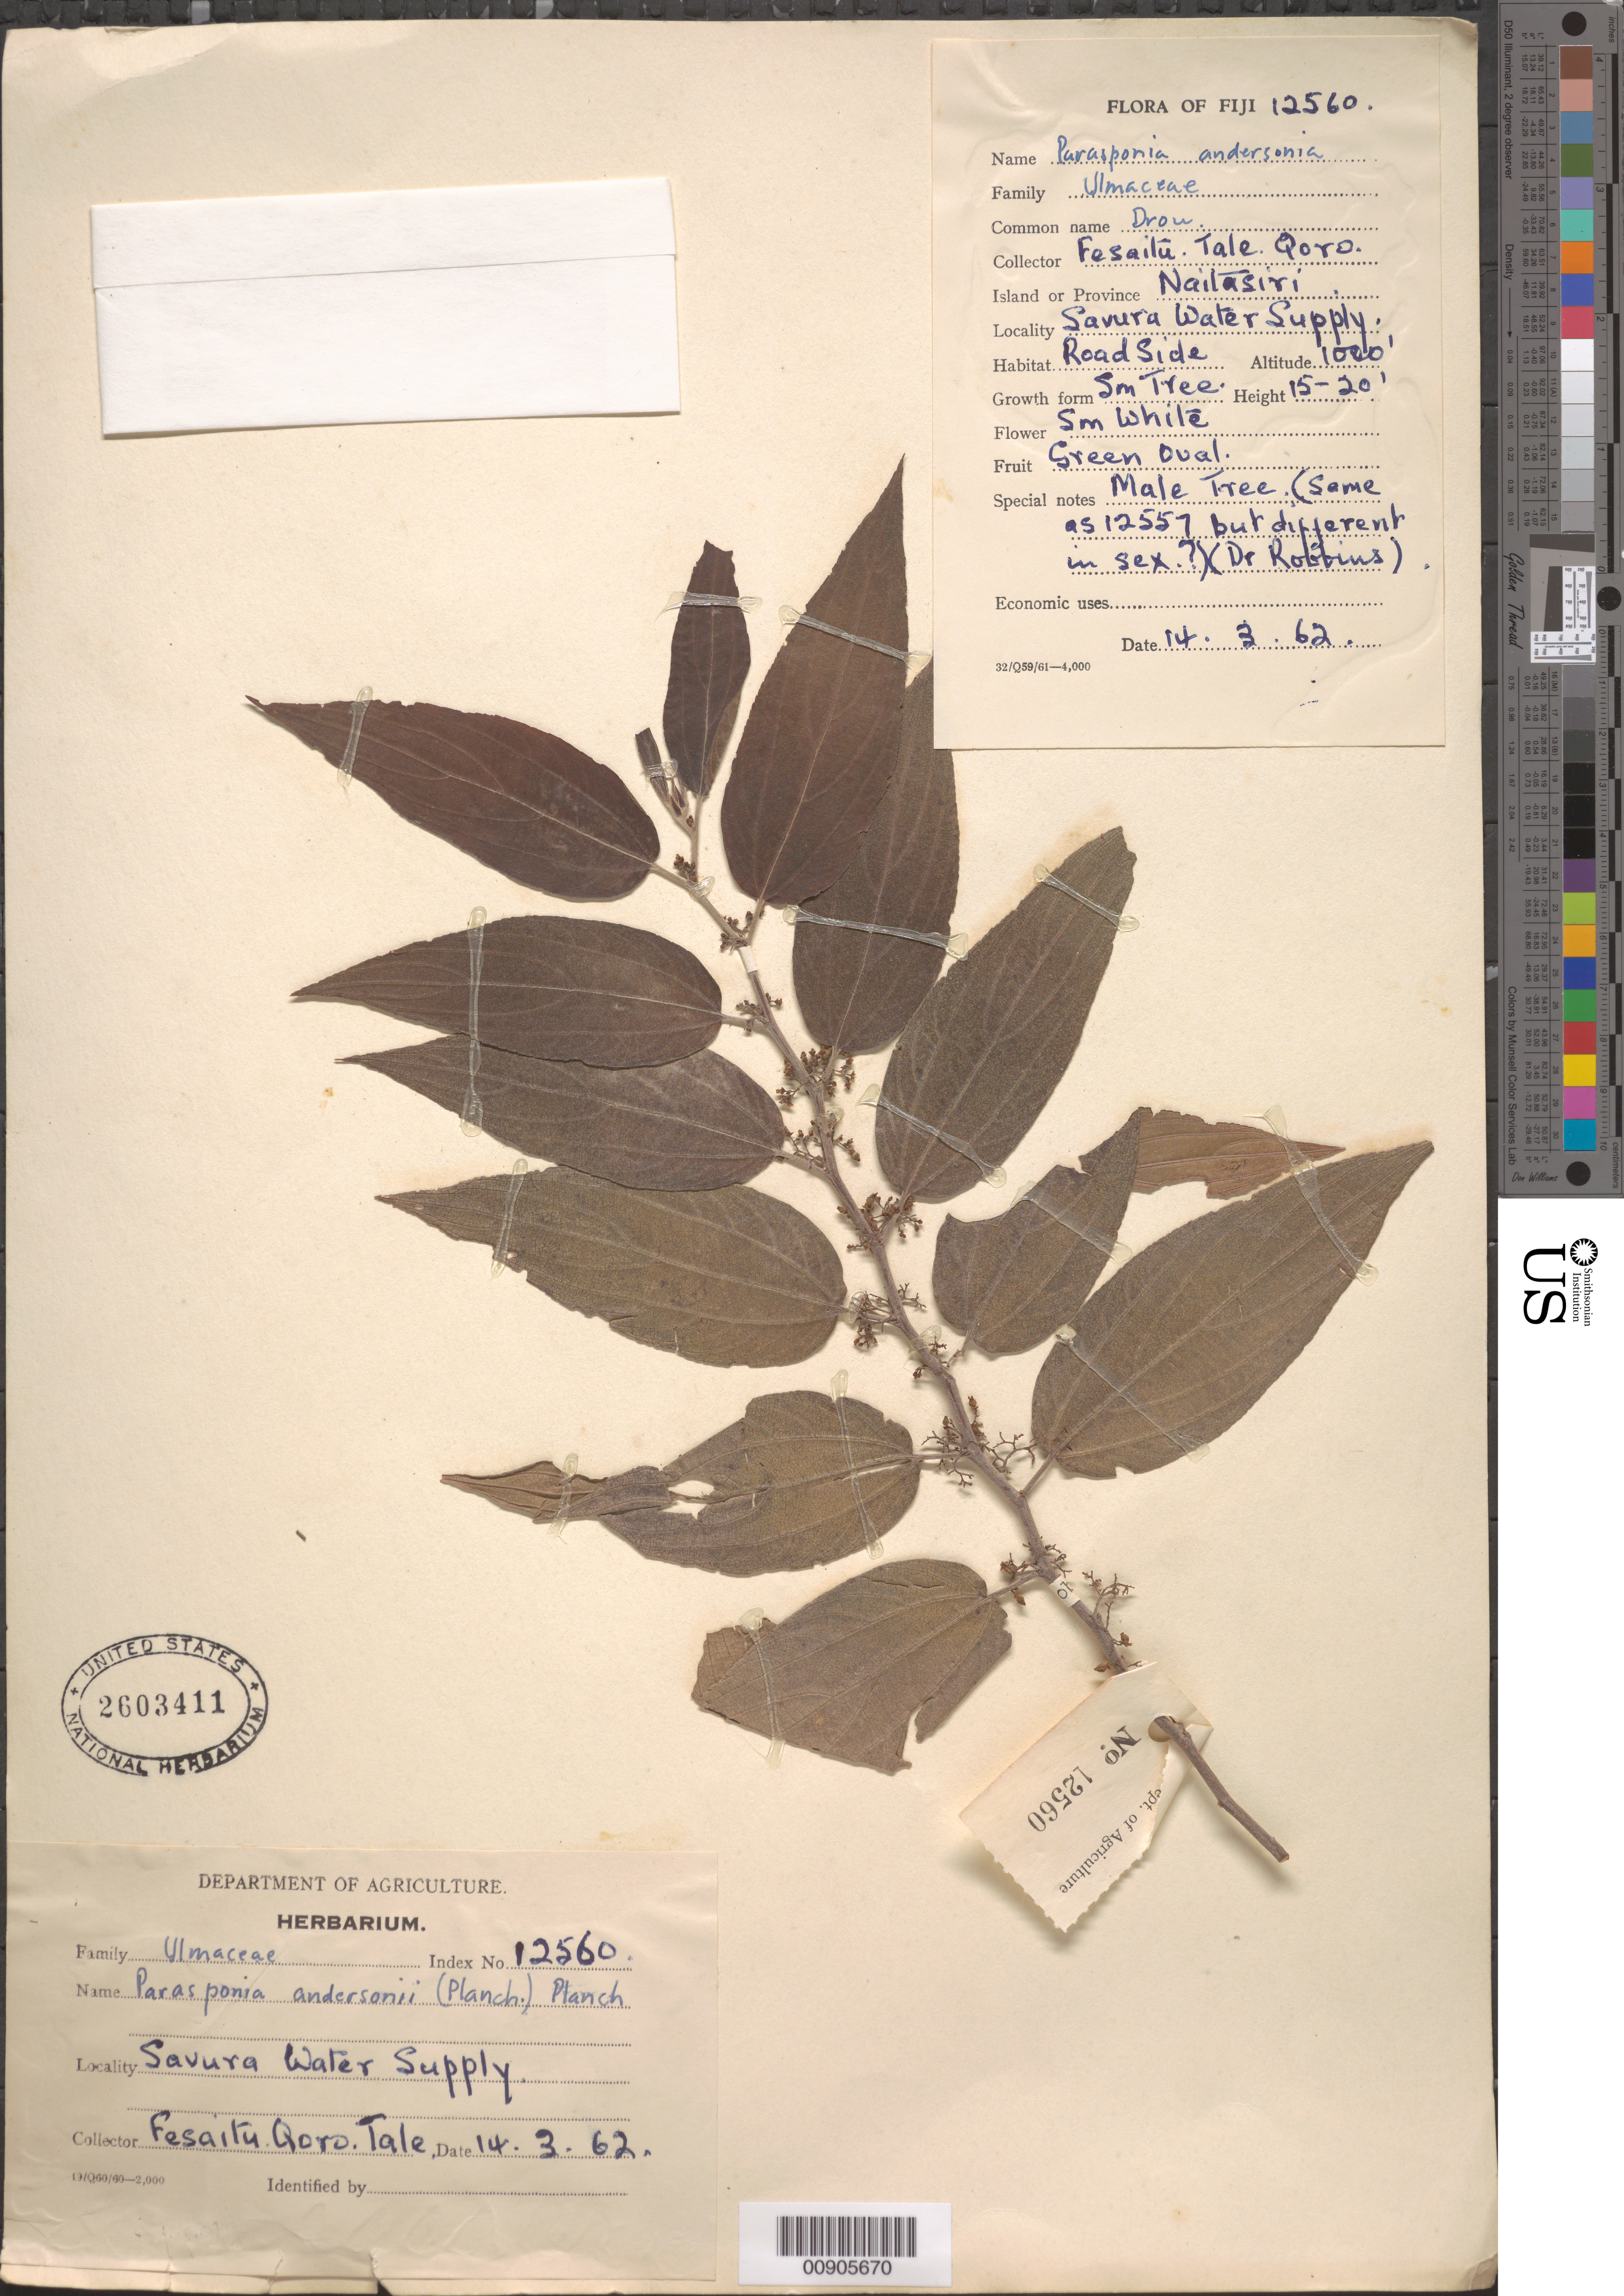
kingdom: Plantae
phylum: Tracheophyta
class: Magnoliopsida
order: Rosales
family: Cannabaceae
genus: Parasponia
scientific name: Parasponia andersonii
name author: Planch.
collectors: Q.T. Fesaitu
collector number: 12560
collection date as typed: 14 Mar 1962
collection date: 1962-03-14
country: Fiji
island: Viti Levu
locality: Nailasiri, Savura water supply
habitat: roadside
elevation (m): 305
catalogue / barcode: US 2603411